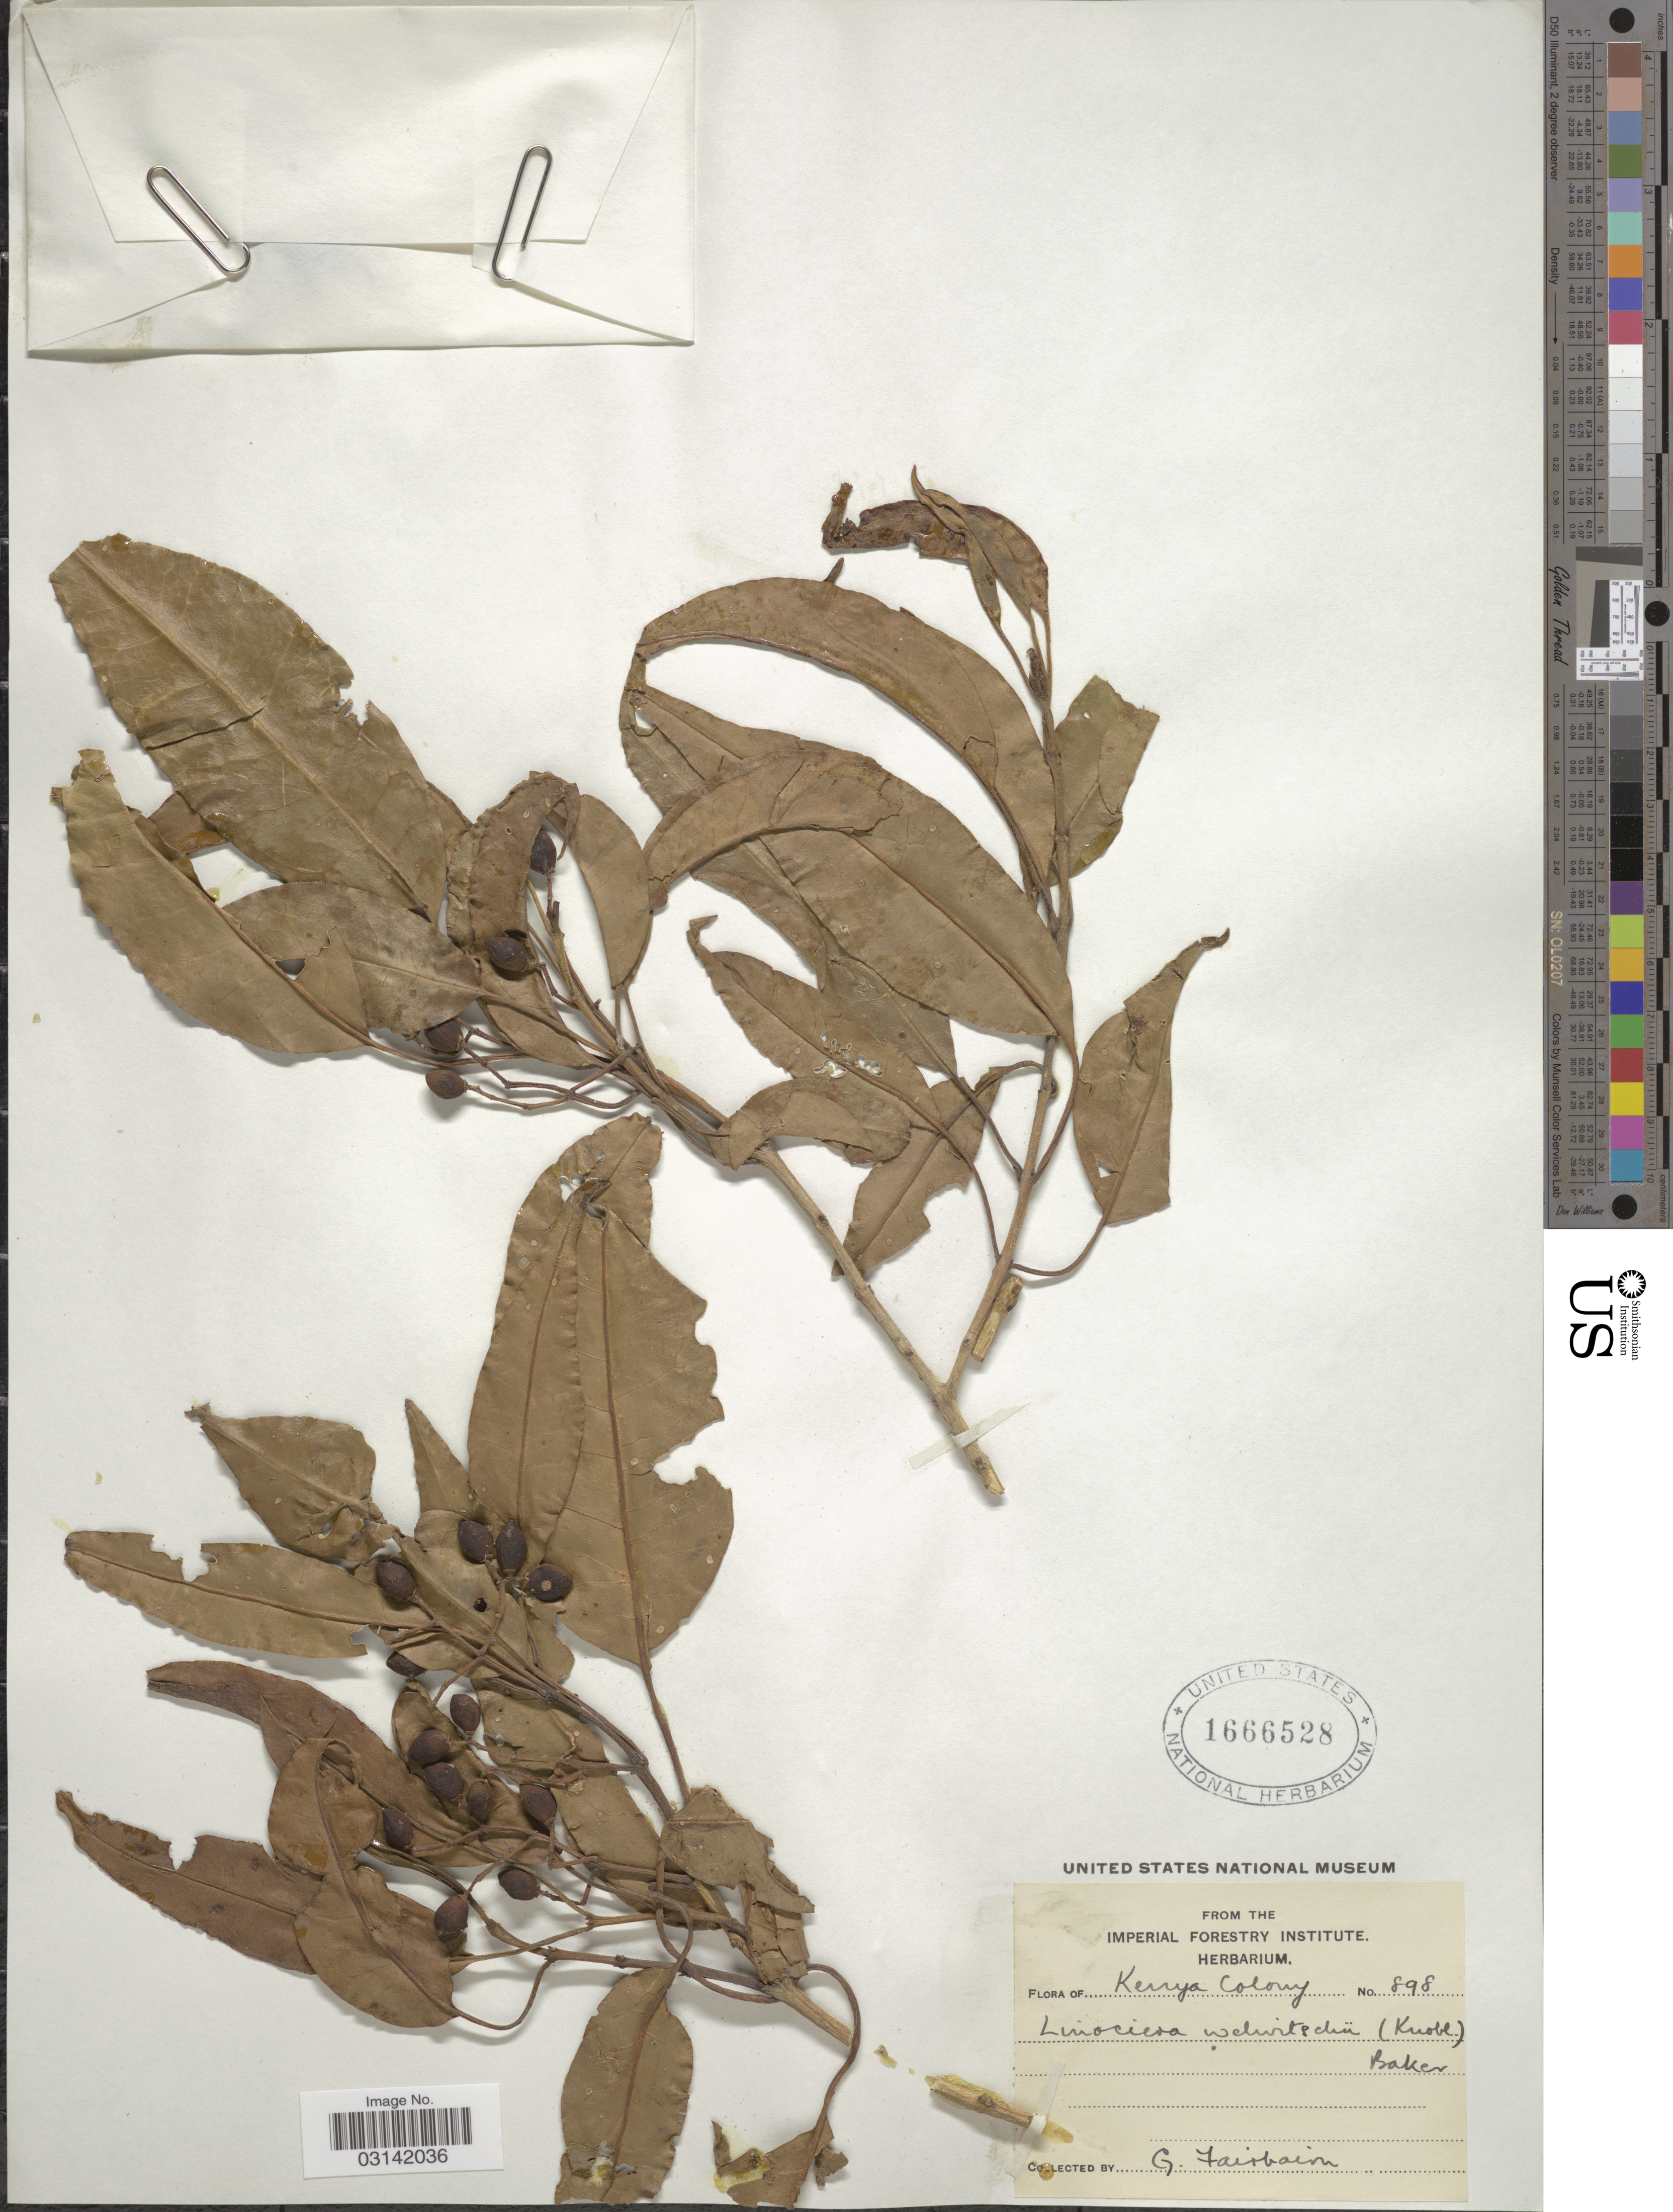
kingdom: Plantae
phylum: Tracheophyta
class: Magnoliopsida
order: Lamiales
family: Oleaceae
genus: Olea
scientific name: Olea welwitschii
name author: (Knobl.) Gilg & G. Schellenb.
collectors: G. Fairbairn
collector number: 898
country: Kenya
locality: Kenya Colony.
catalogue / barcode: US 1666528